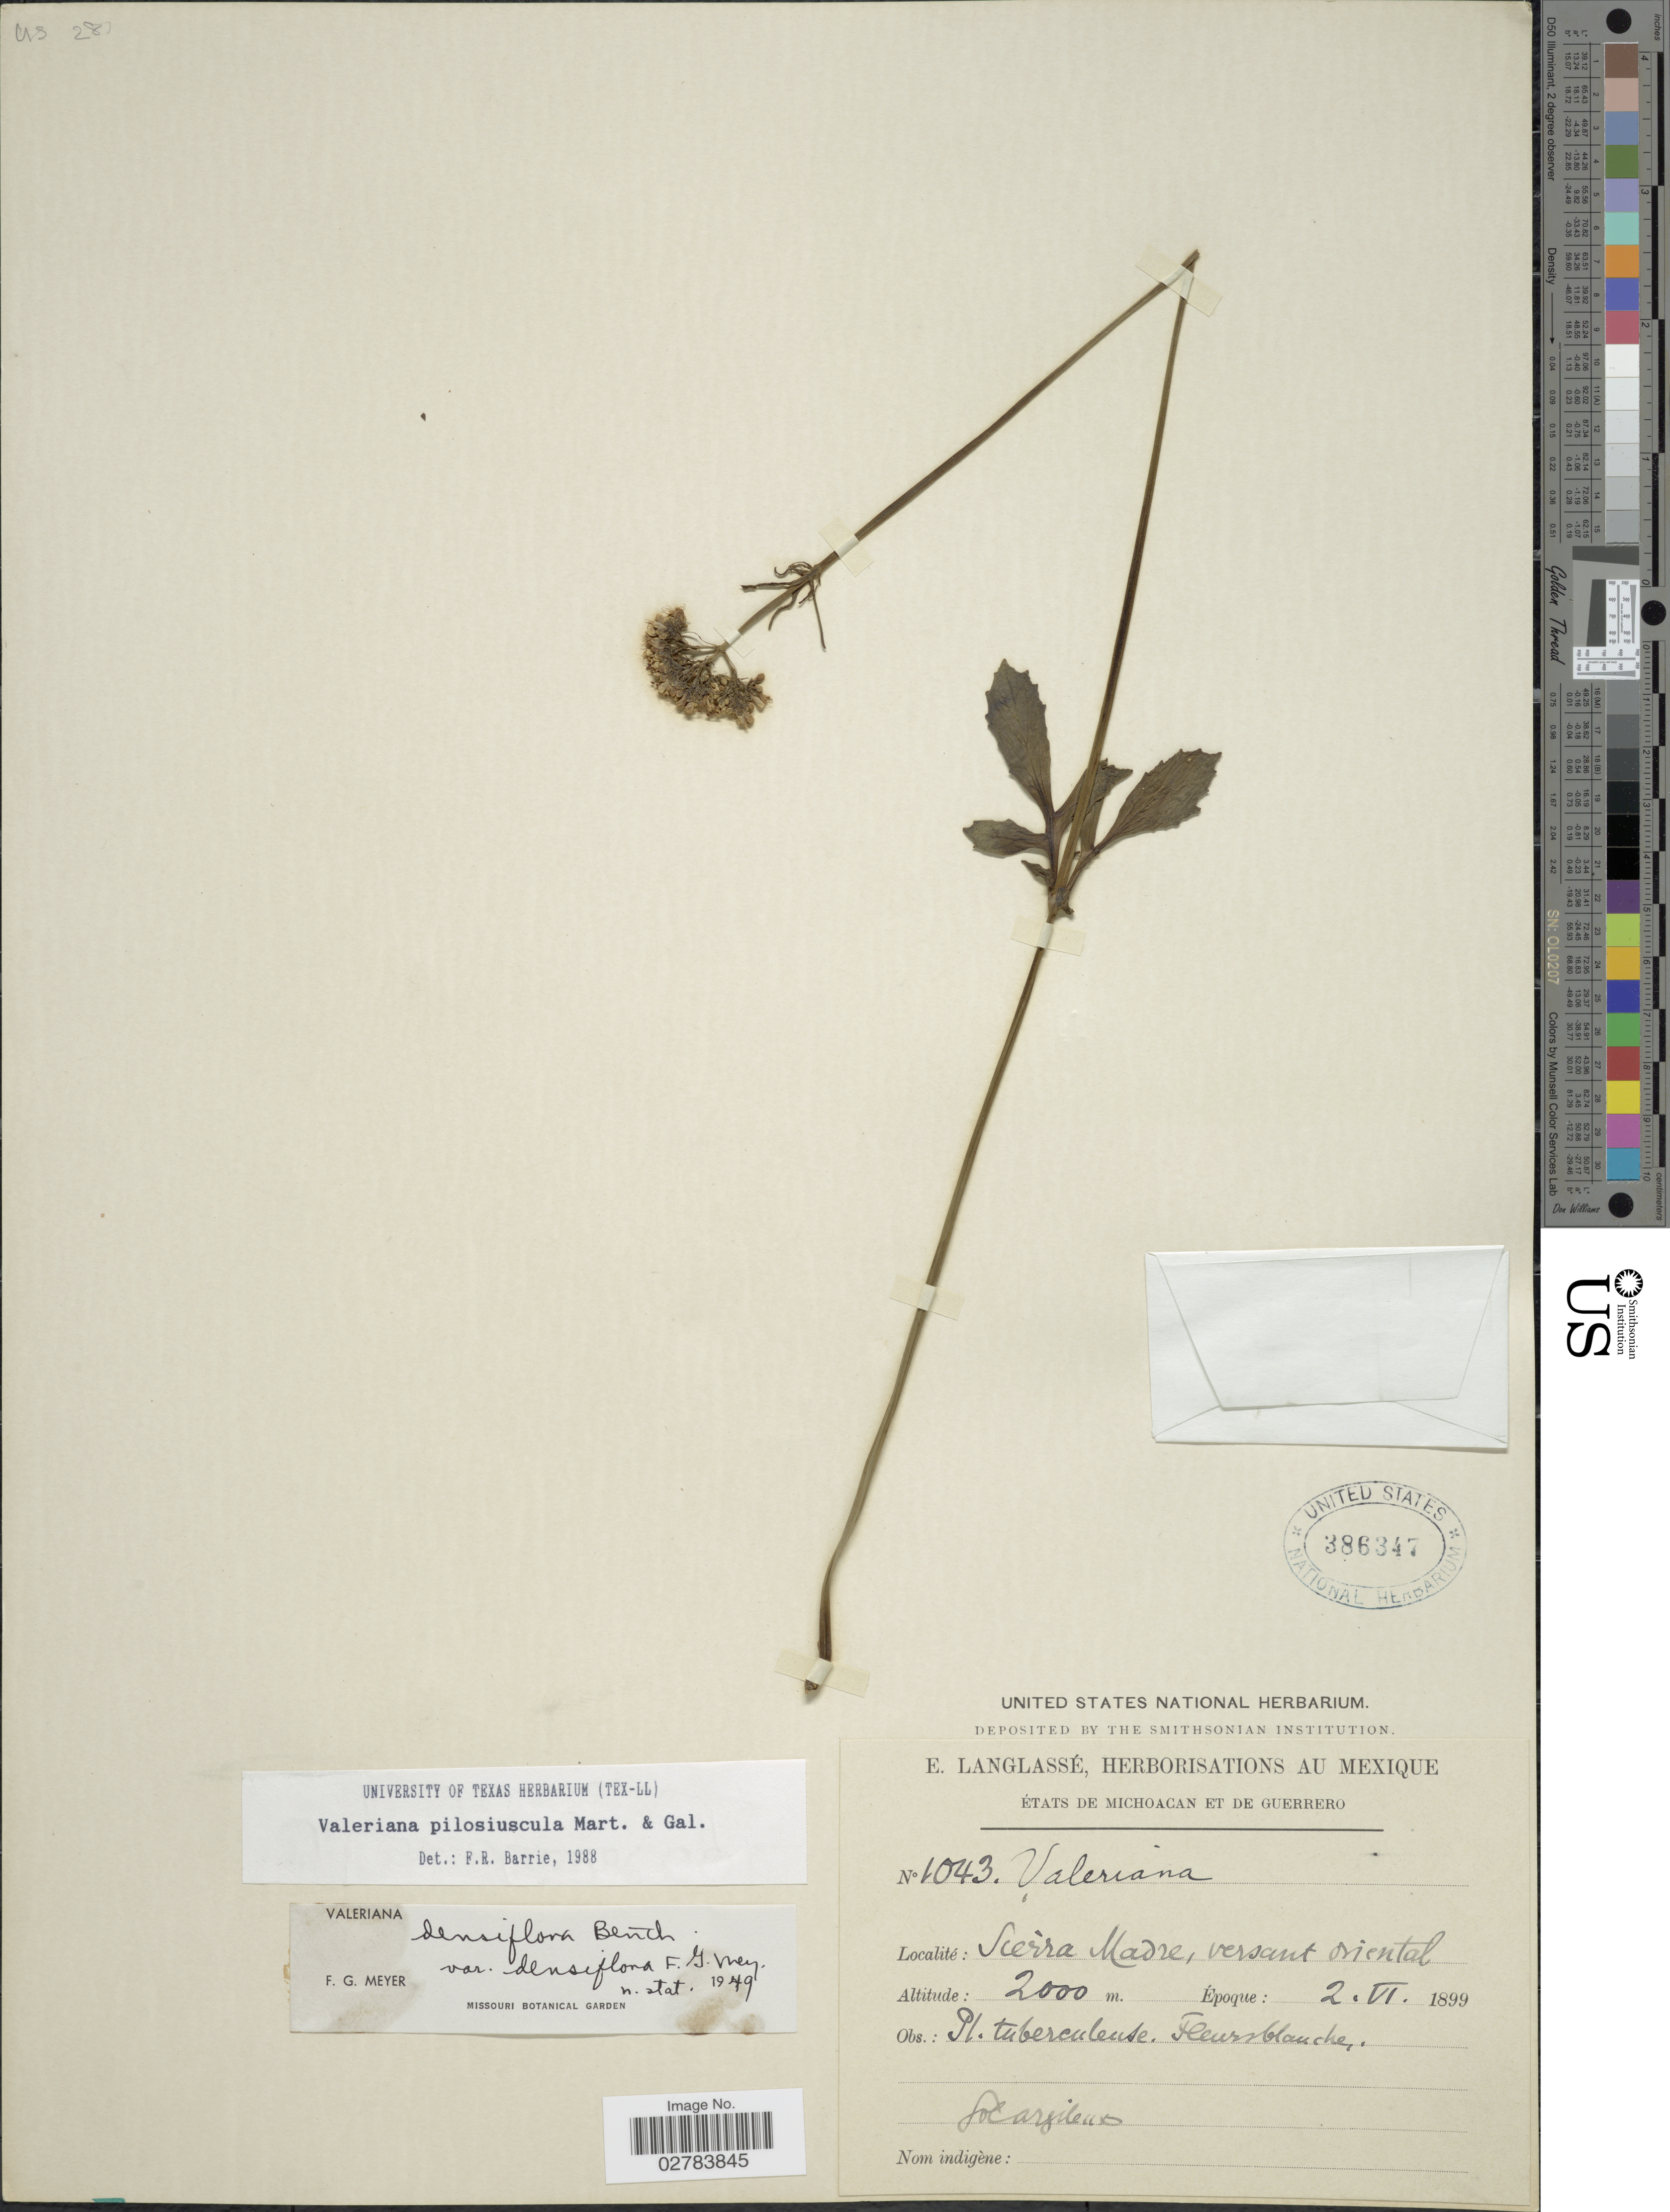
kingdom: Plantae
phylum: Tracheophyta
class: Magnoliopsida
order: Dipsacales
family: Caprifoliaceae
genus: Valeriana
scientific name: Valeriana pilosiuscula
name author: M. Martens & Galeotti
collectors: E. Langlassé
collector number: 1043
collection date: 1899-06-02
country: Mexico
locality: États de Michoagan et de Guerrero, Sierra Madre, versant oriental.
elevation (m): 2000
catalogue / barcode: US 386347